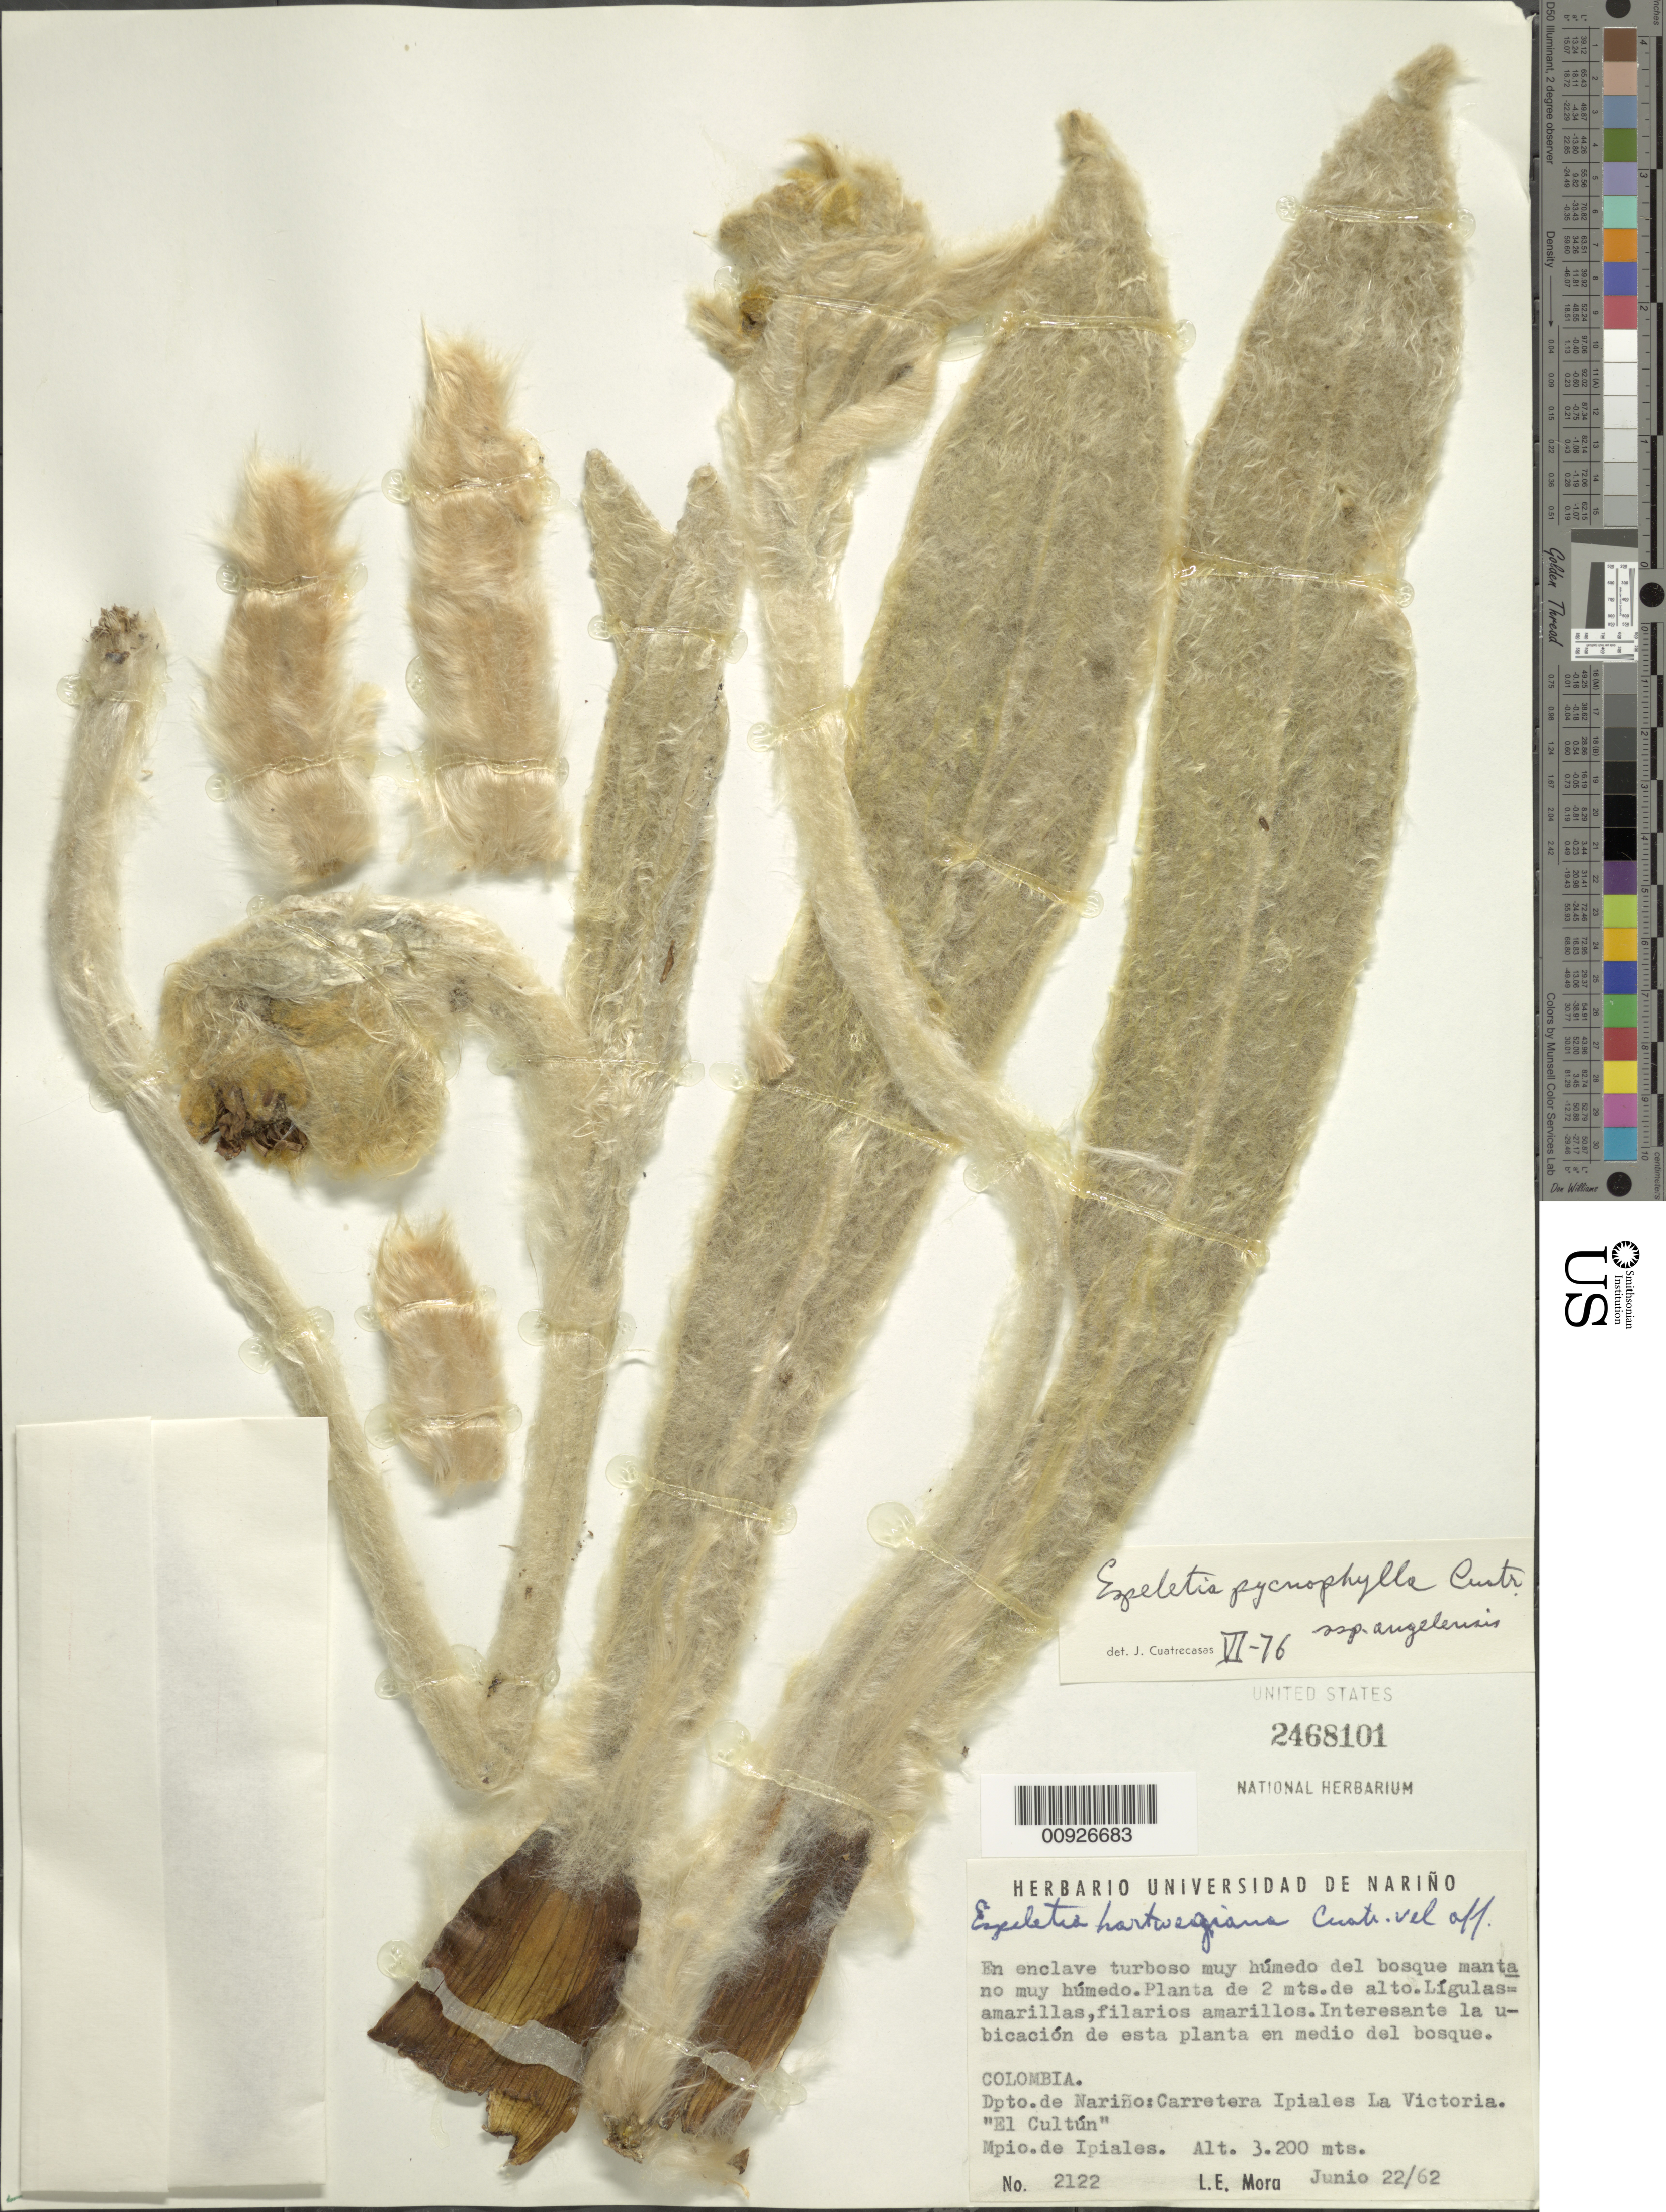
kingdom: Plantae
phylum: Tracheophyta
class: Magnoliopsida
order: Asterales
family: Asteraceae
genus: Espeletia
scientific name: Espeletia pycnophylla subsp. angelensis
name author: Cuatrec.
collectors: L. E. Mora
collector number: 2122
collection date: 1962-06-22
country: Colombia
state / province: Nariño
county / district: M. Ipiales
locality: Carretera Ipiales La Victoria. "El Cultún".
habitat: En enclave turboso muy húmedo del bosque montano muy húmedo.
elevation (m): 3200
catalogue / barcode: US 2468101